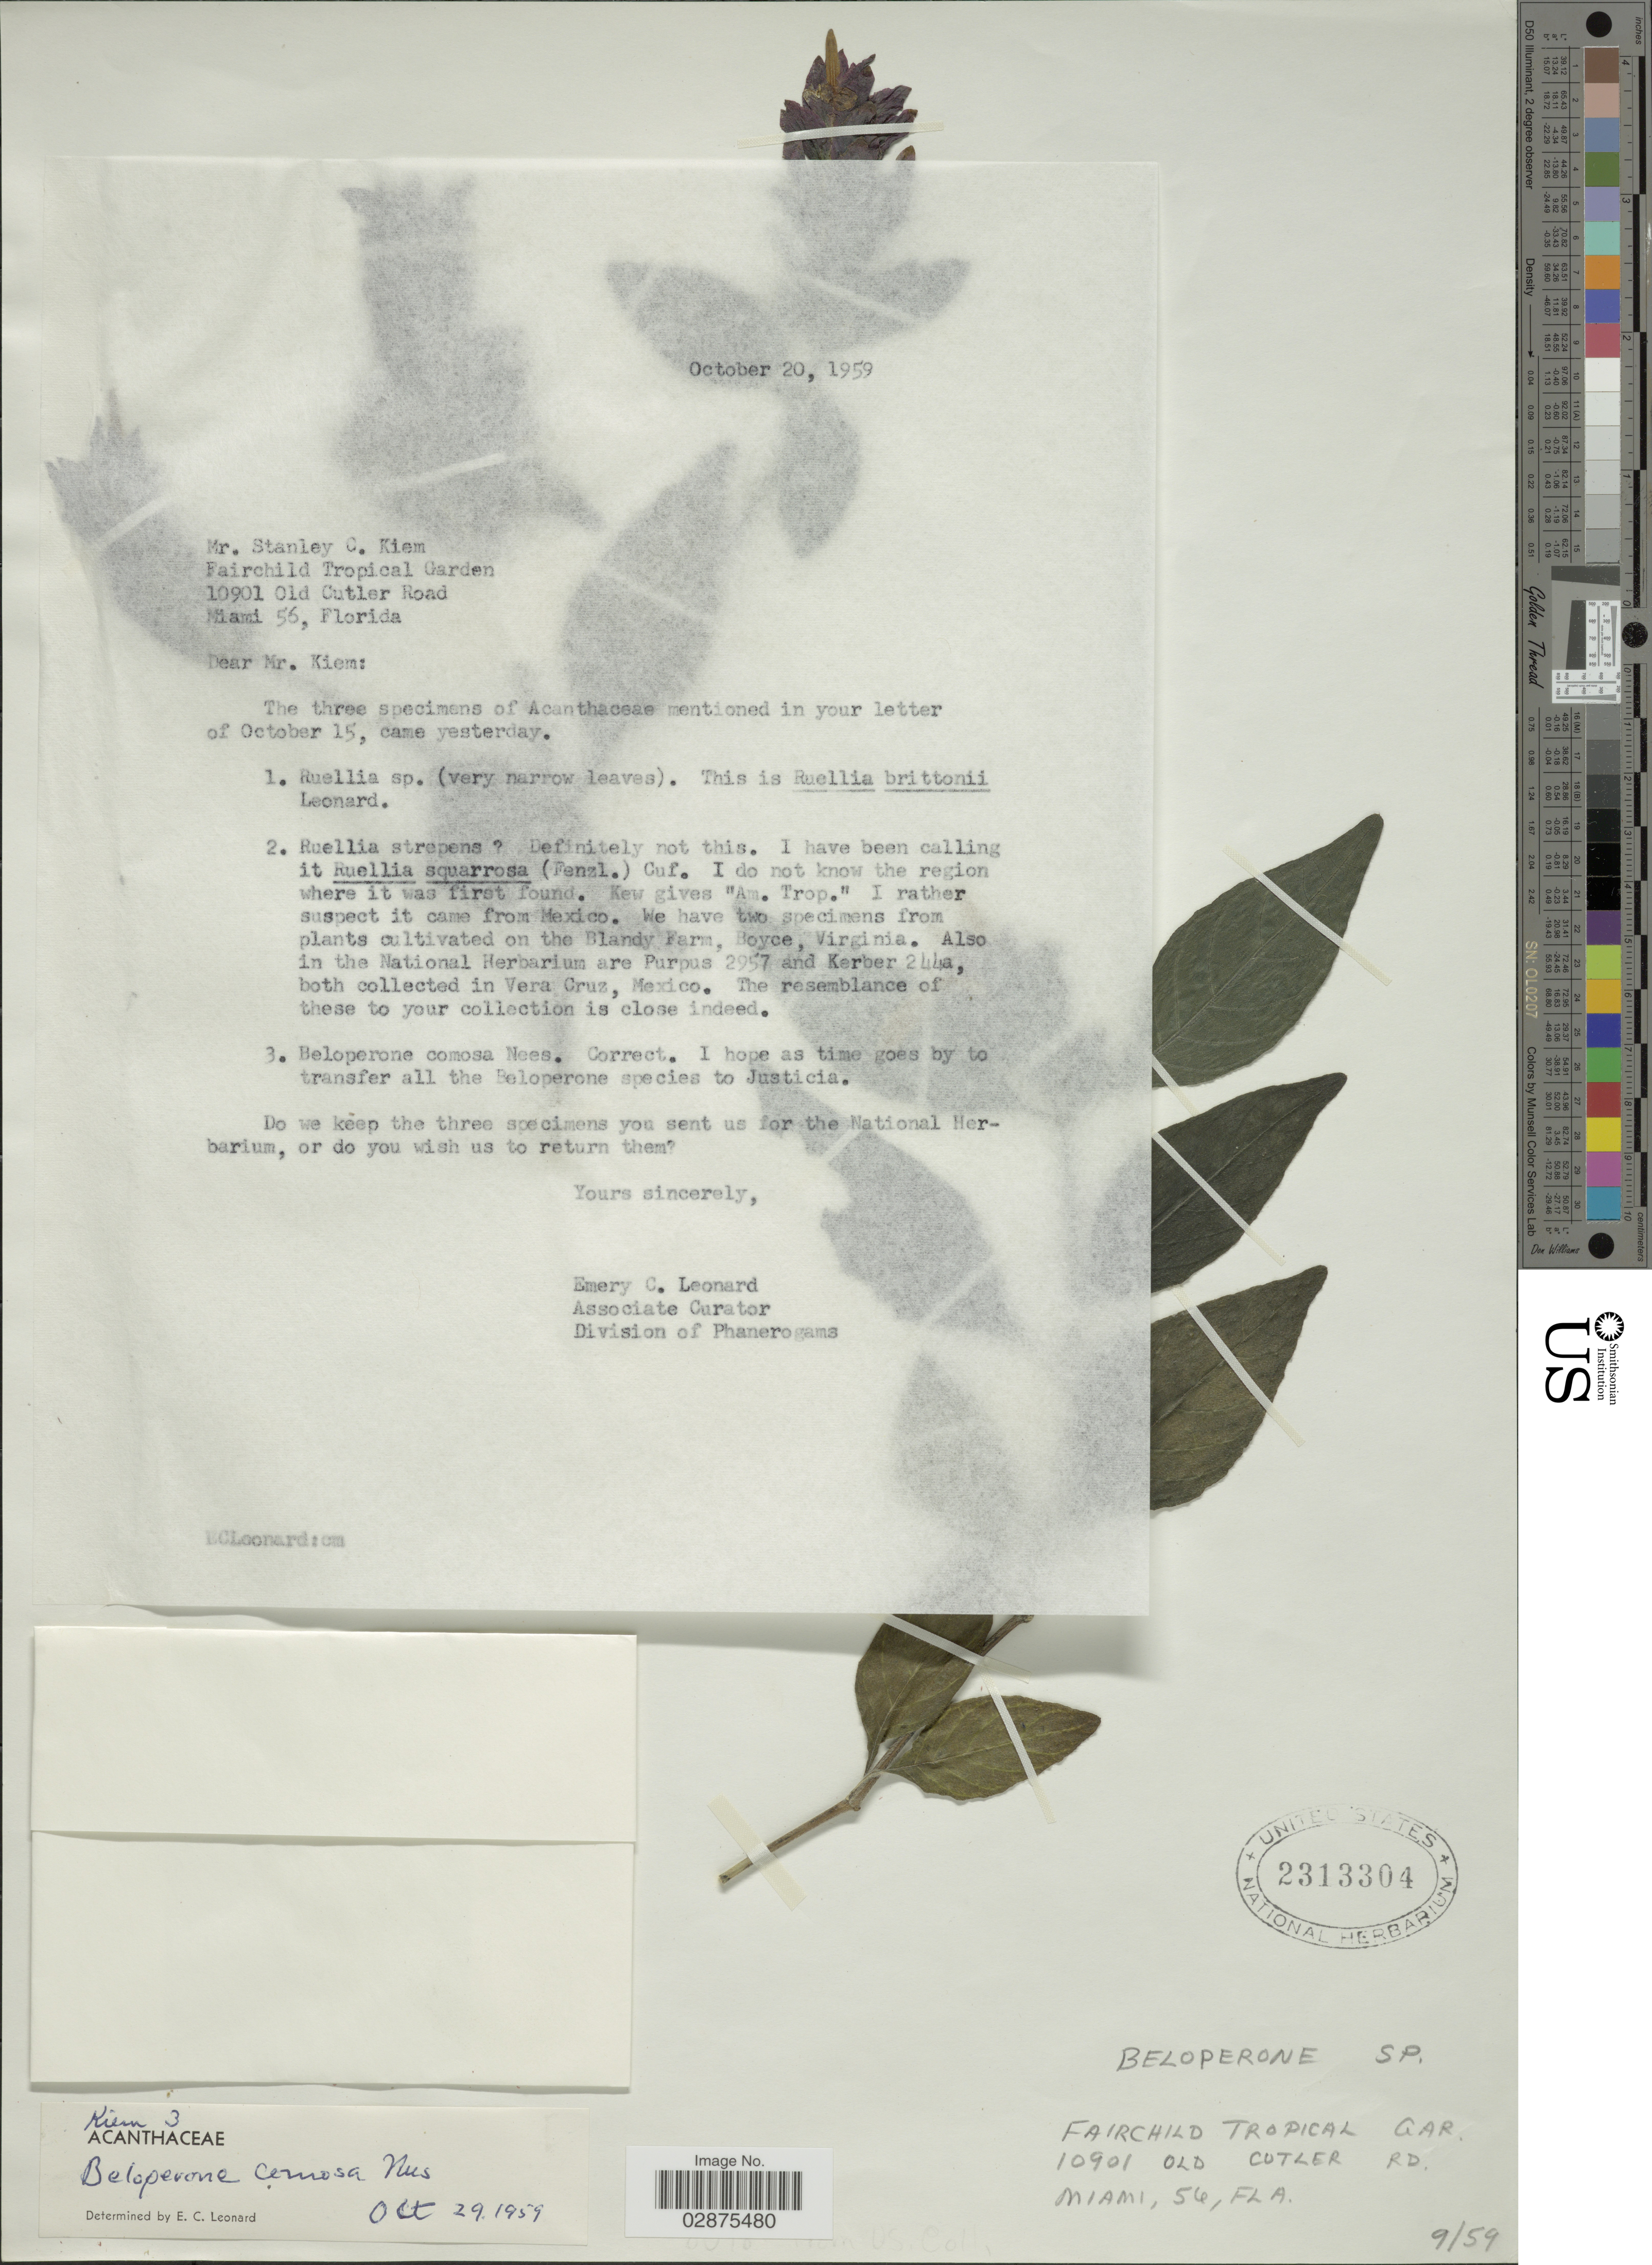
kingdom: Plantae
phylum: Tracheophyta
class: Magnoliopsida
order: Lamiales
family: Acanthaceae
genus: Justicia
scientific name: Justicia fulvicoma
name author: Schltdl. & Cham.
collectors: Fairchild Tropical Garden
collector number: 10901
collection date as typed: Transcribed d/m/y: /9/59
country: United States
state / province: Florida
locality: Old Cutler Rd. Miami, 56.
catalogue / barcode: US 2313304